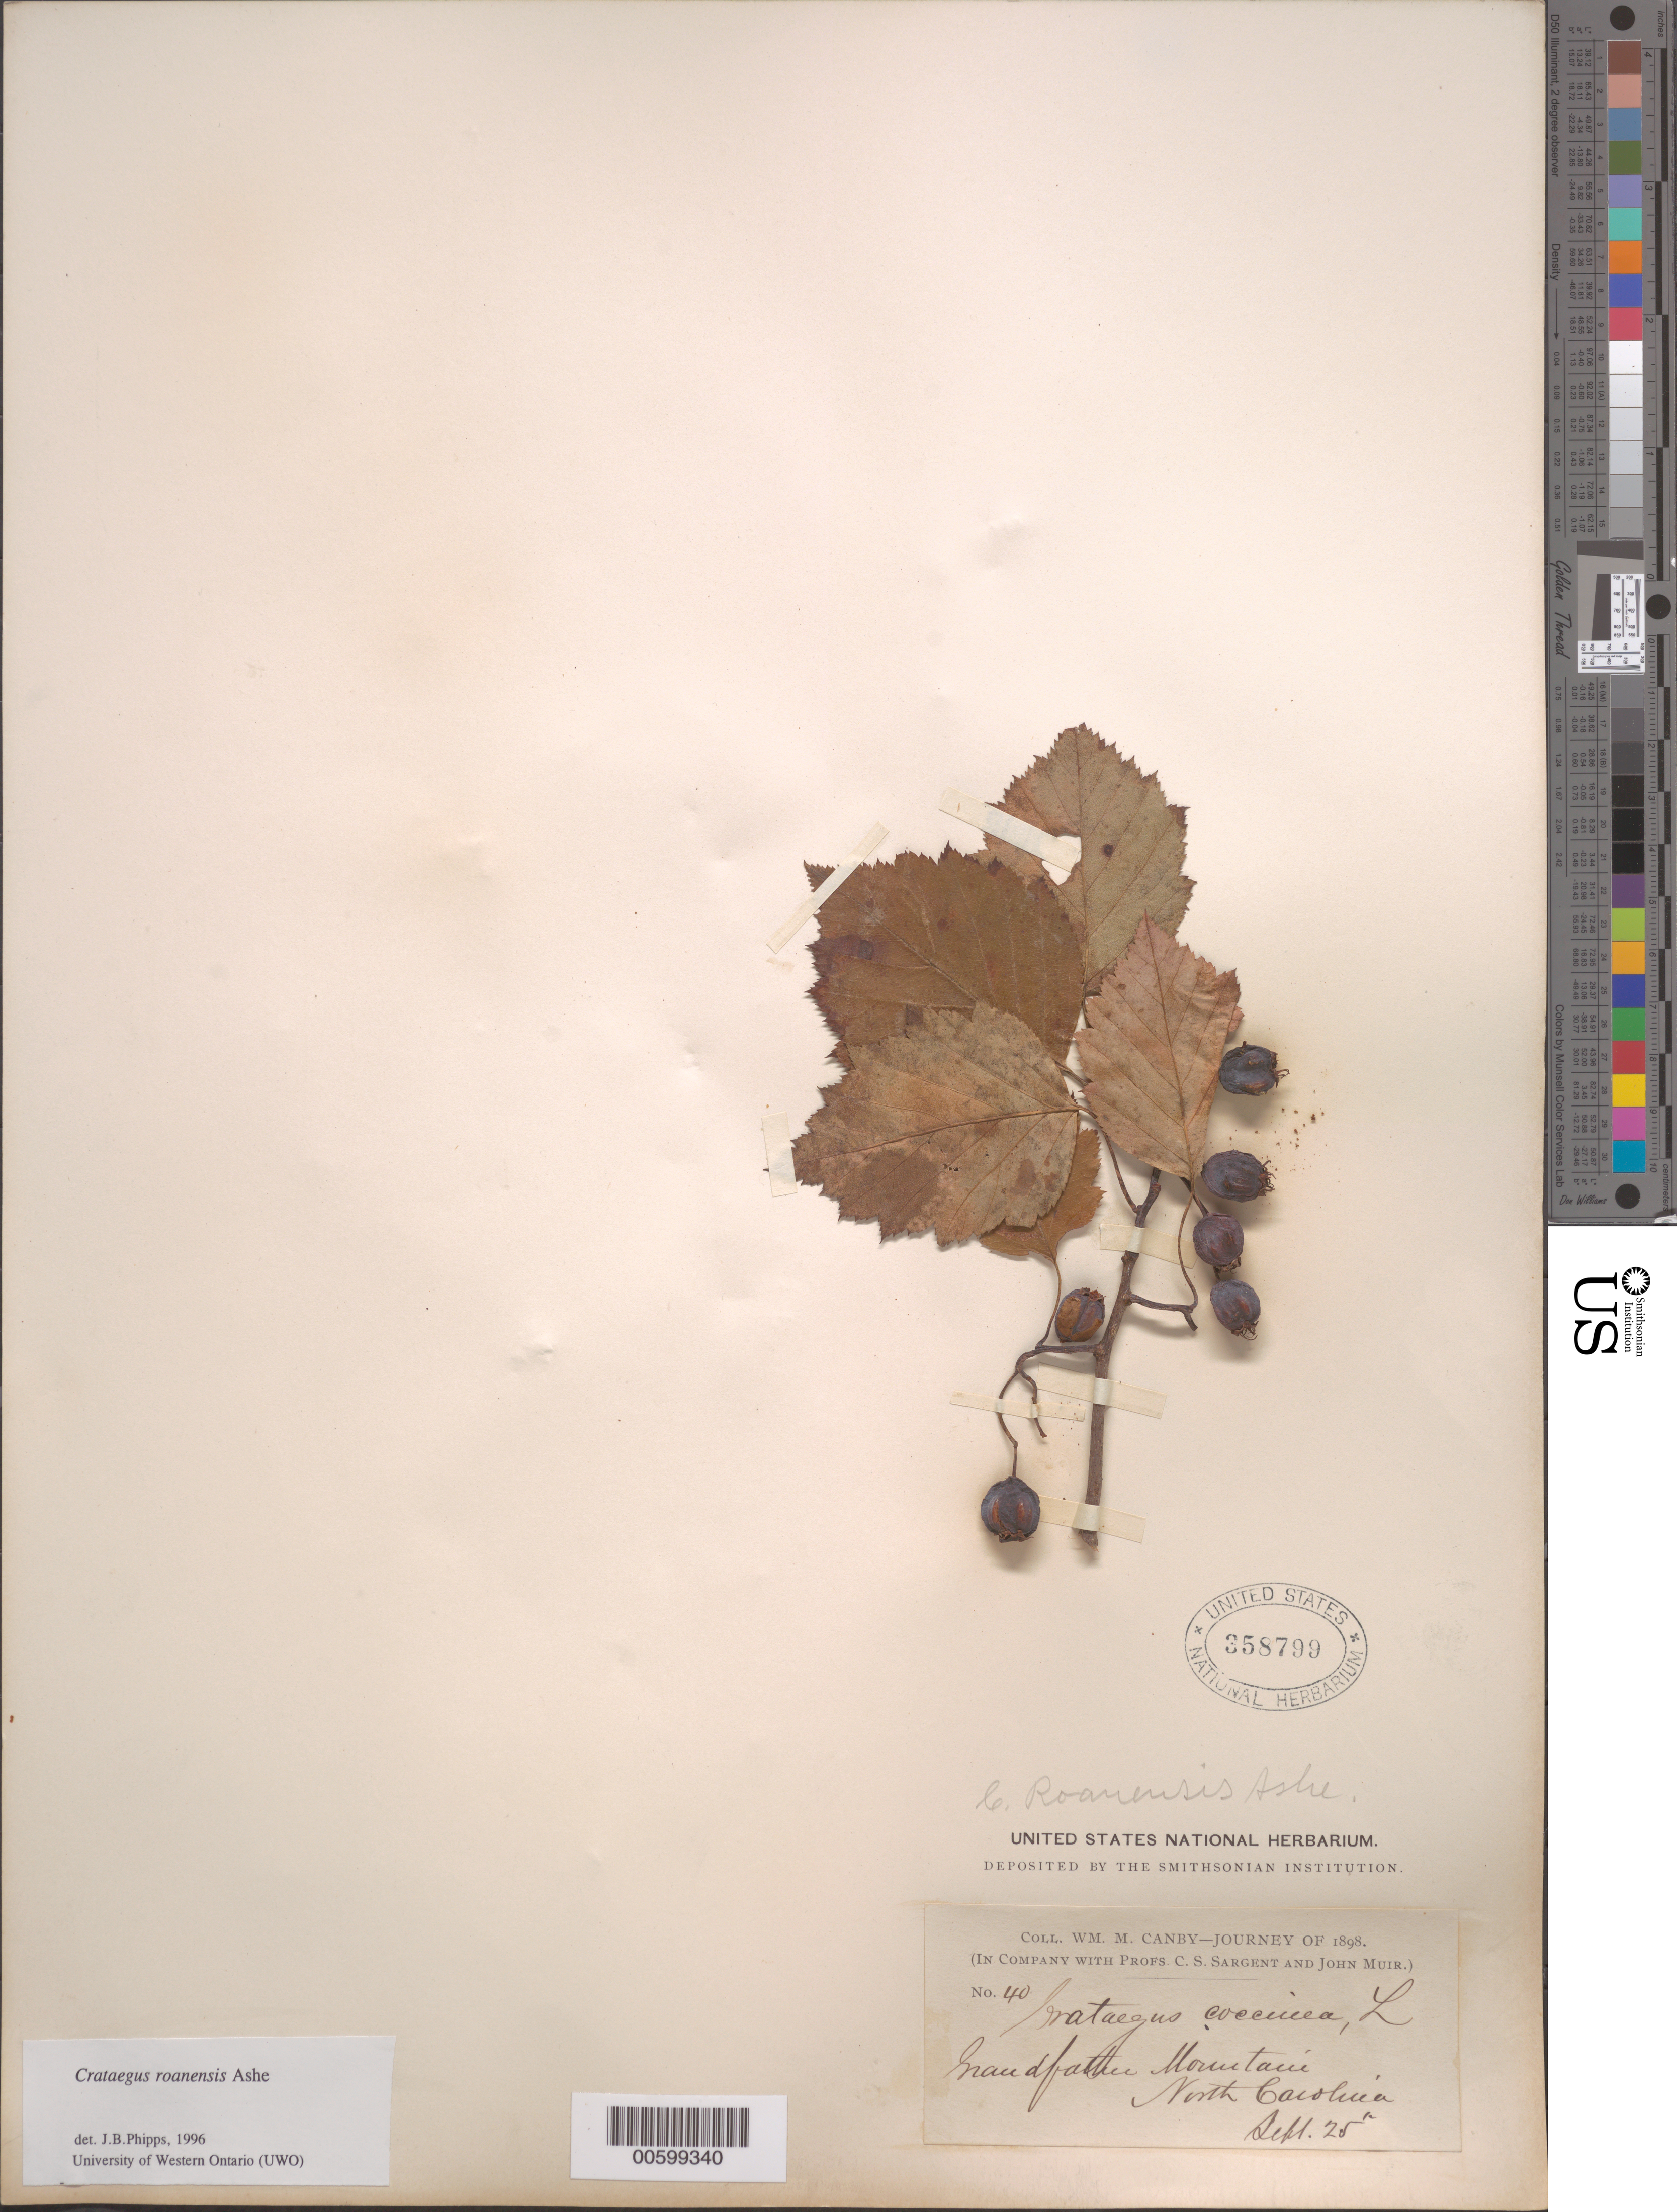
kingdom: Plantae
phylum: Tracheophyta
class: Magnoliopsida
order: Rosales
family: Rosaceae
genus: Crataegus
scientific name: Crataegus macrosperma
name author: Ashe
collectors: W. M. Canby, C. S. Sargent & J. Muir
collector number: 40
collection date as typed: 25 Sep 1898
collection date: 1898-09-25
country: United States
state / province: North Carolina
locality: Grandfather Mountain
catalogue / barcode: US 358799